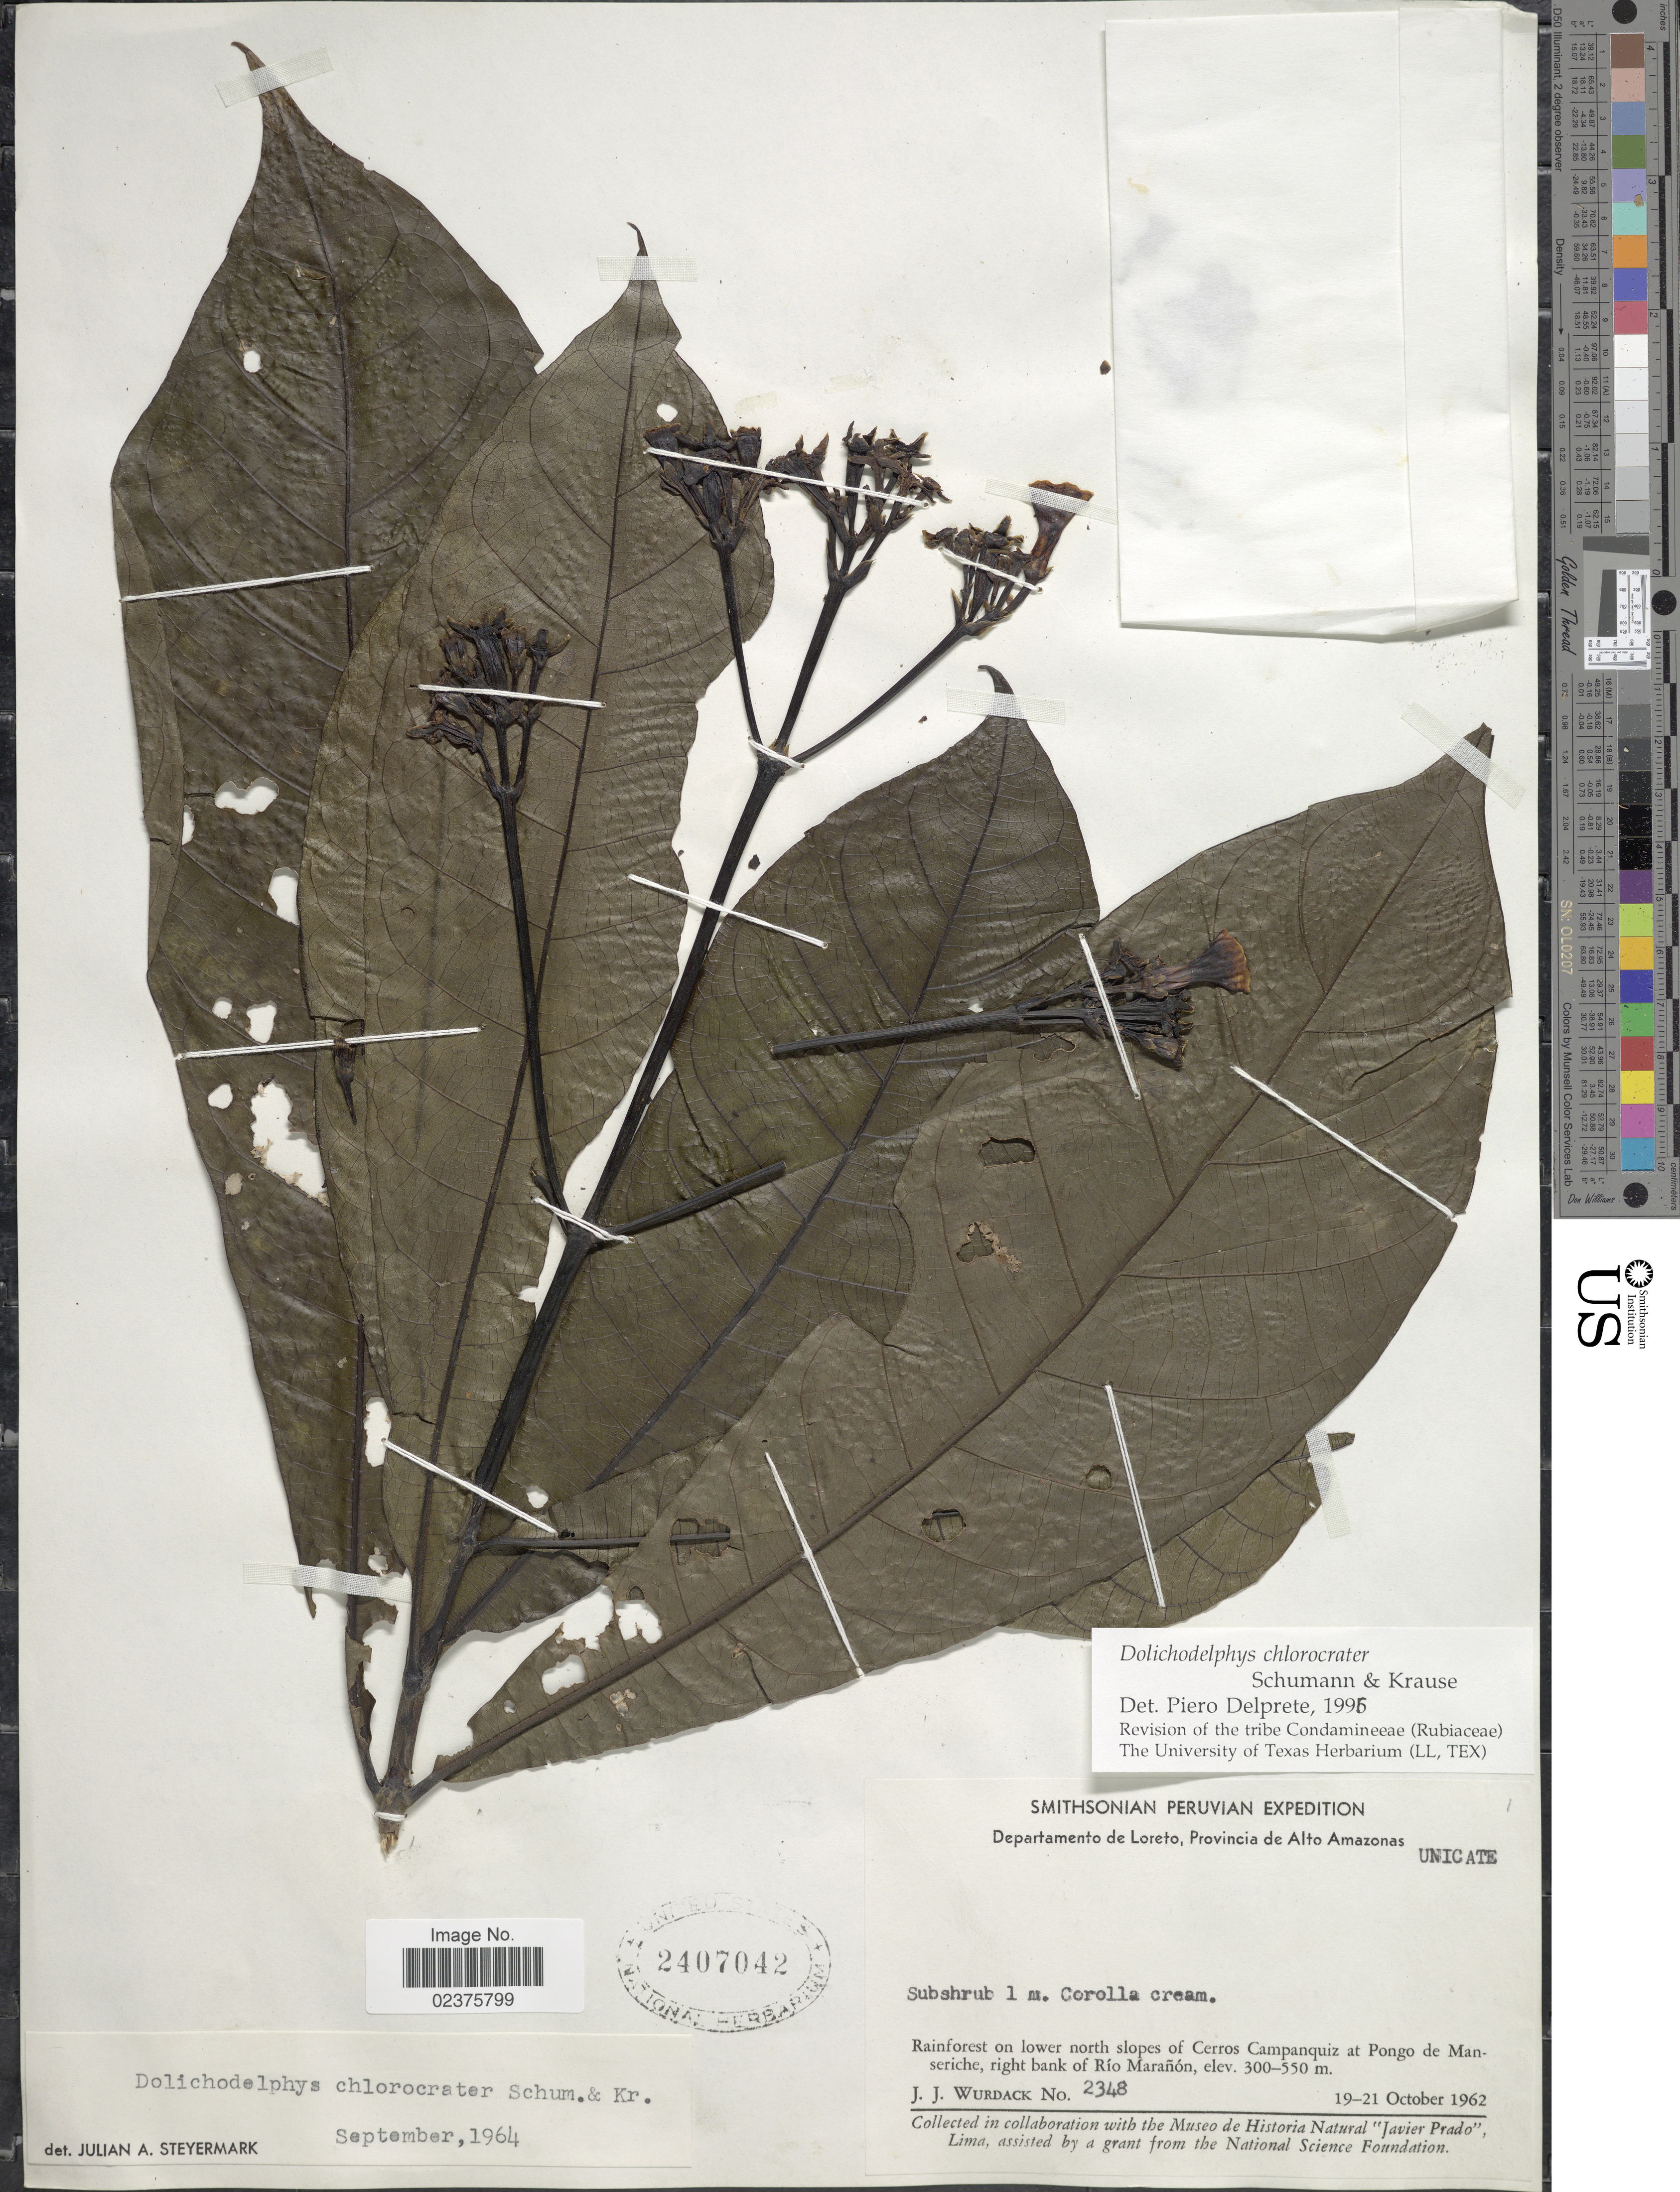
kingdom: Plantae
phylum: Tracheophyta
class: Magnoliopsida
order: Gentianales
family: Rubiaceae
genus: Dolichodelphys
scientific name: Dolichodelphys chlorocrater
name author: K. Schum. & K. Krause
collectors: J. J. Wurdack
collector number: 2348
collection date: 1962-10-19/1962-10-21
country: Peru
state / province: Loreto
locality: Departamento de Loreto, Provincia de Alto Amazonas, rainforest on lower north slopes of Cerro Campanquiz at Pongo de Manseriche, right bank of Rio Maranon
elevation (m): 300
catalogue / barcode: US 2407042